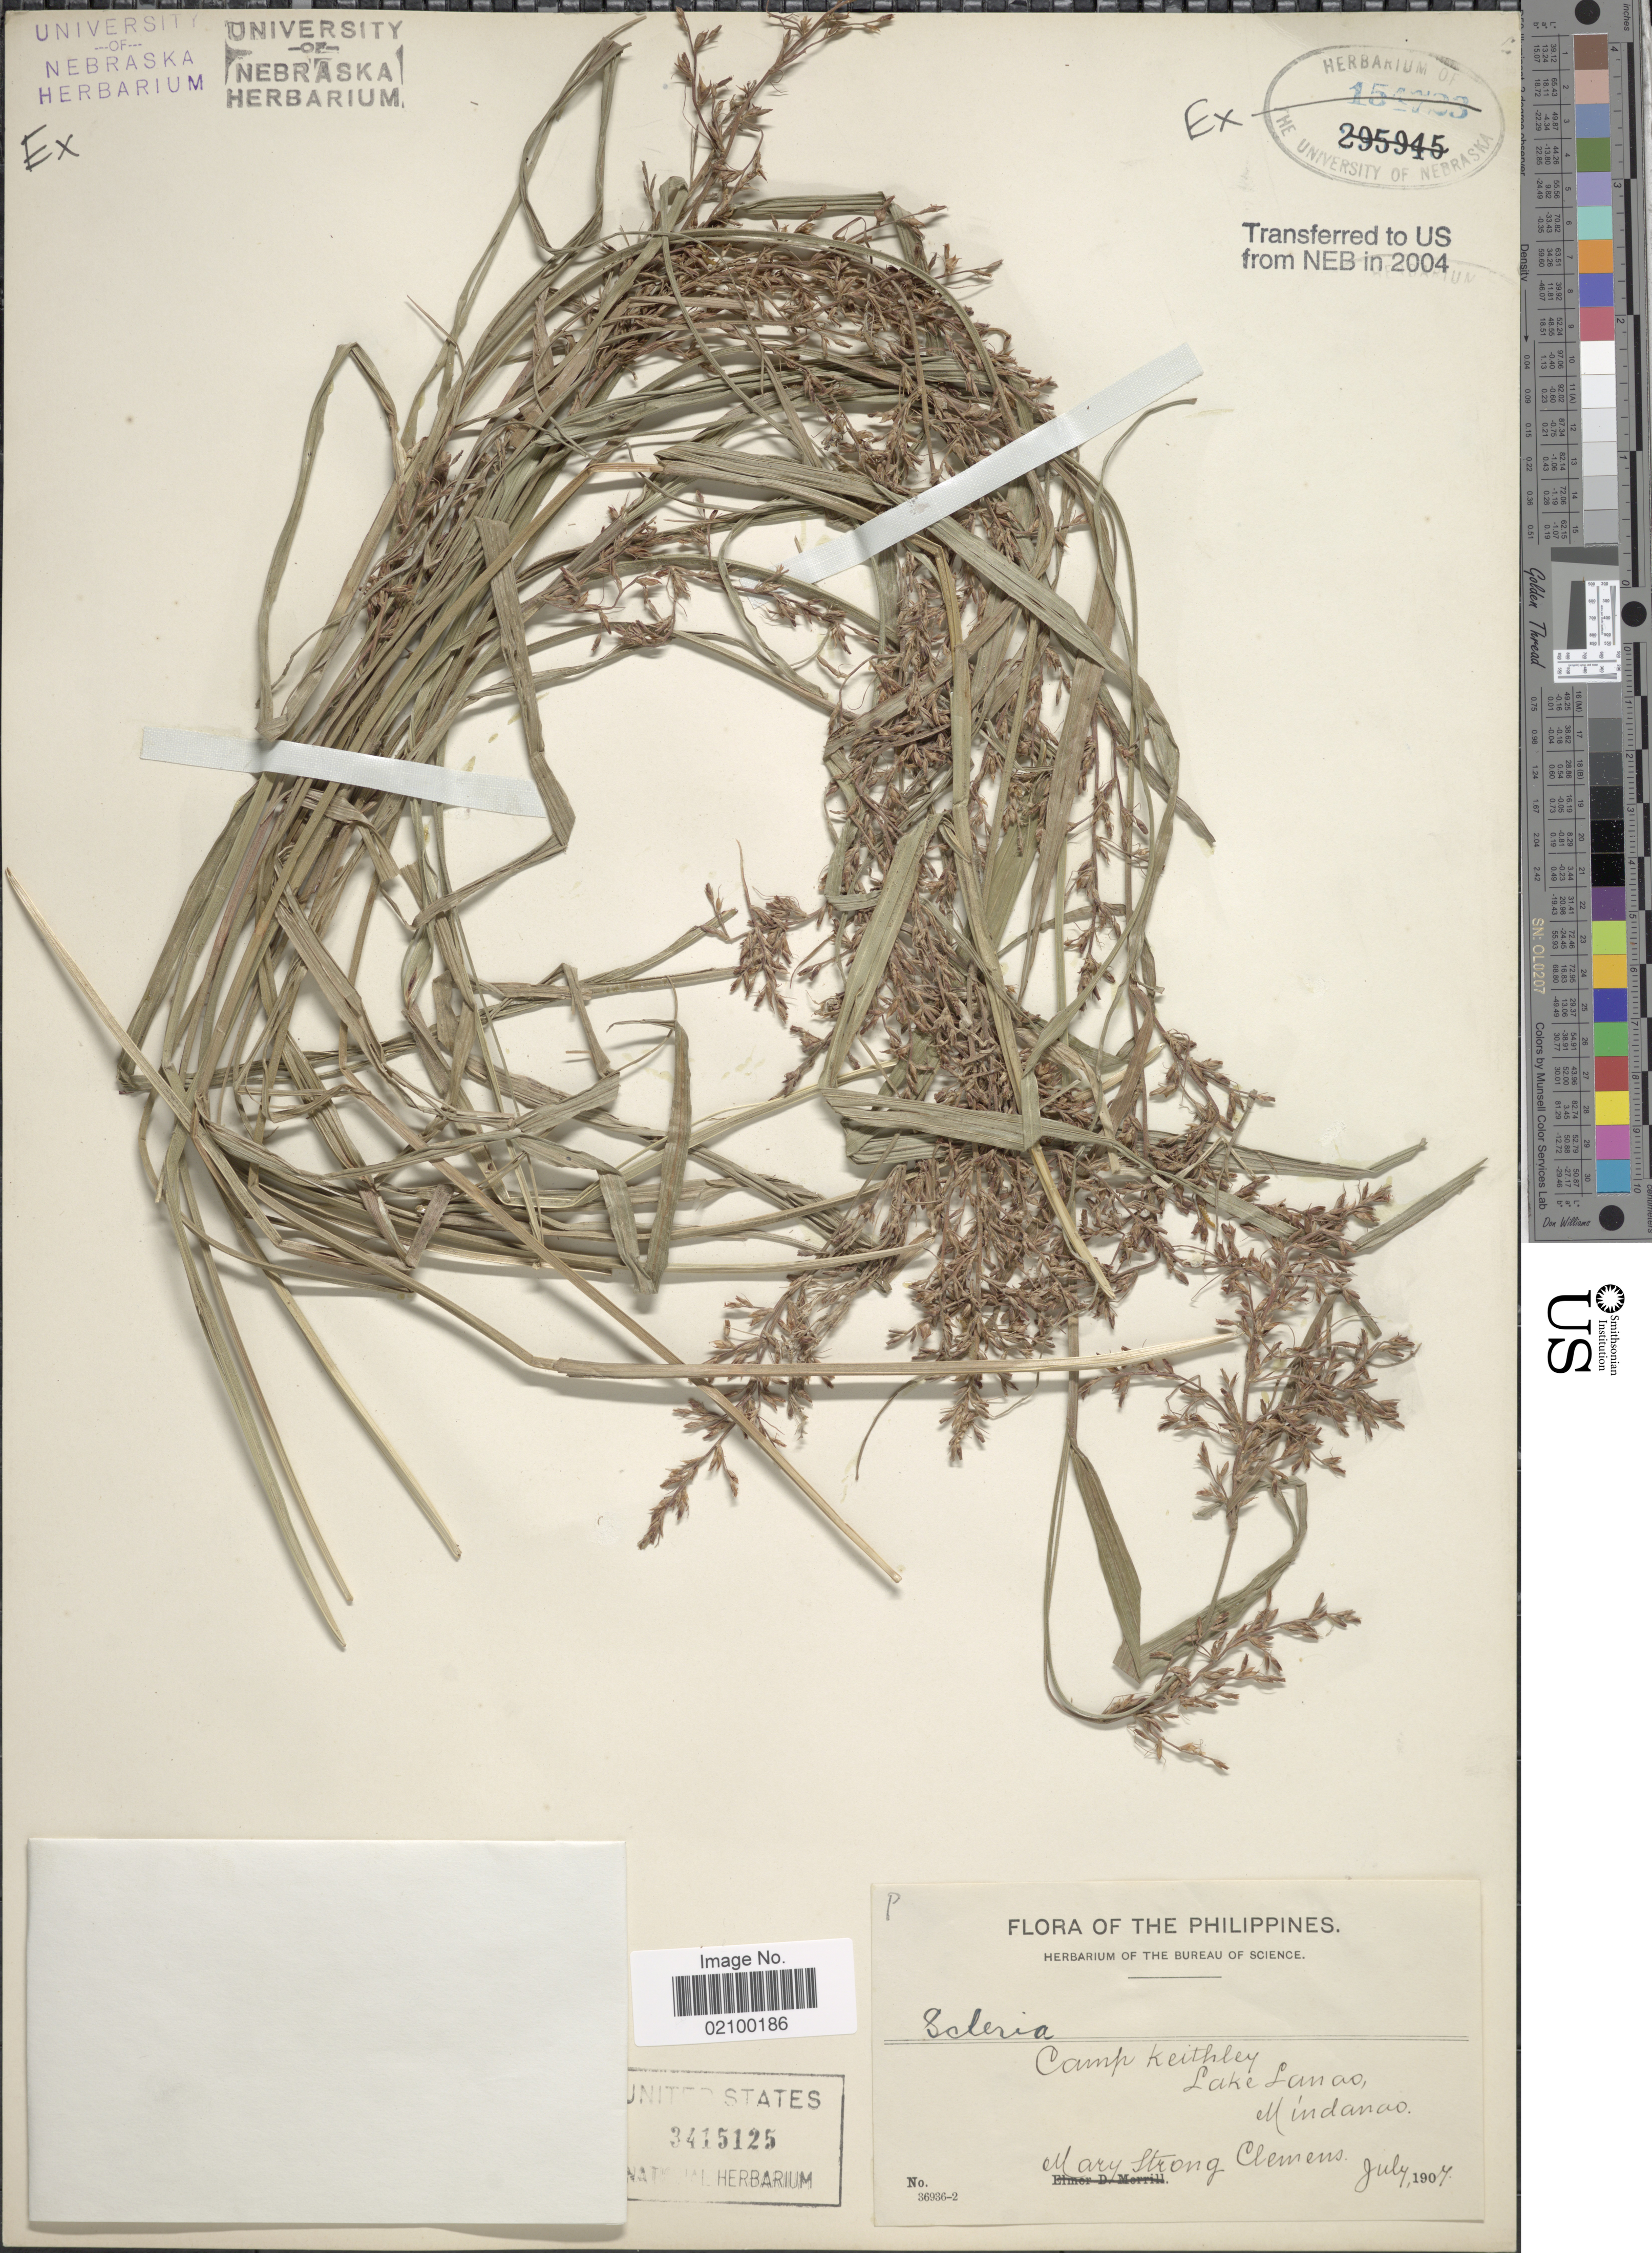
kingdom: Plantae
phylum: Tracheophyta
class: Liliopsida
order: Poales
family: Cyperaceae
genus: Scleria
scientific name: Scleria sp.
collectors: M. S. Clemens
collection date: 1907-07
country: Philippines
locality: Camp Keithley Lake Lanao. Mindanao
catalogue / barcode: US 3415125